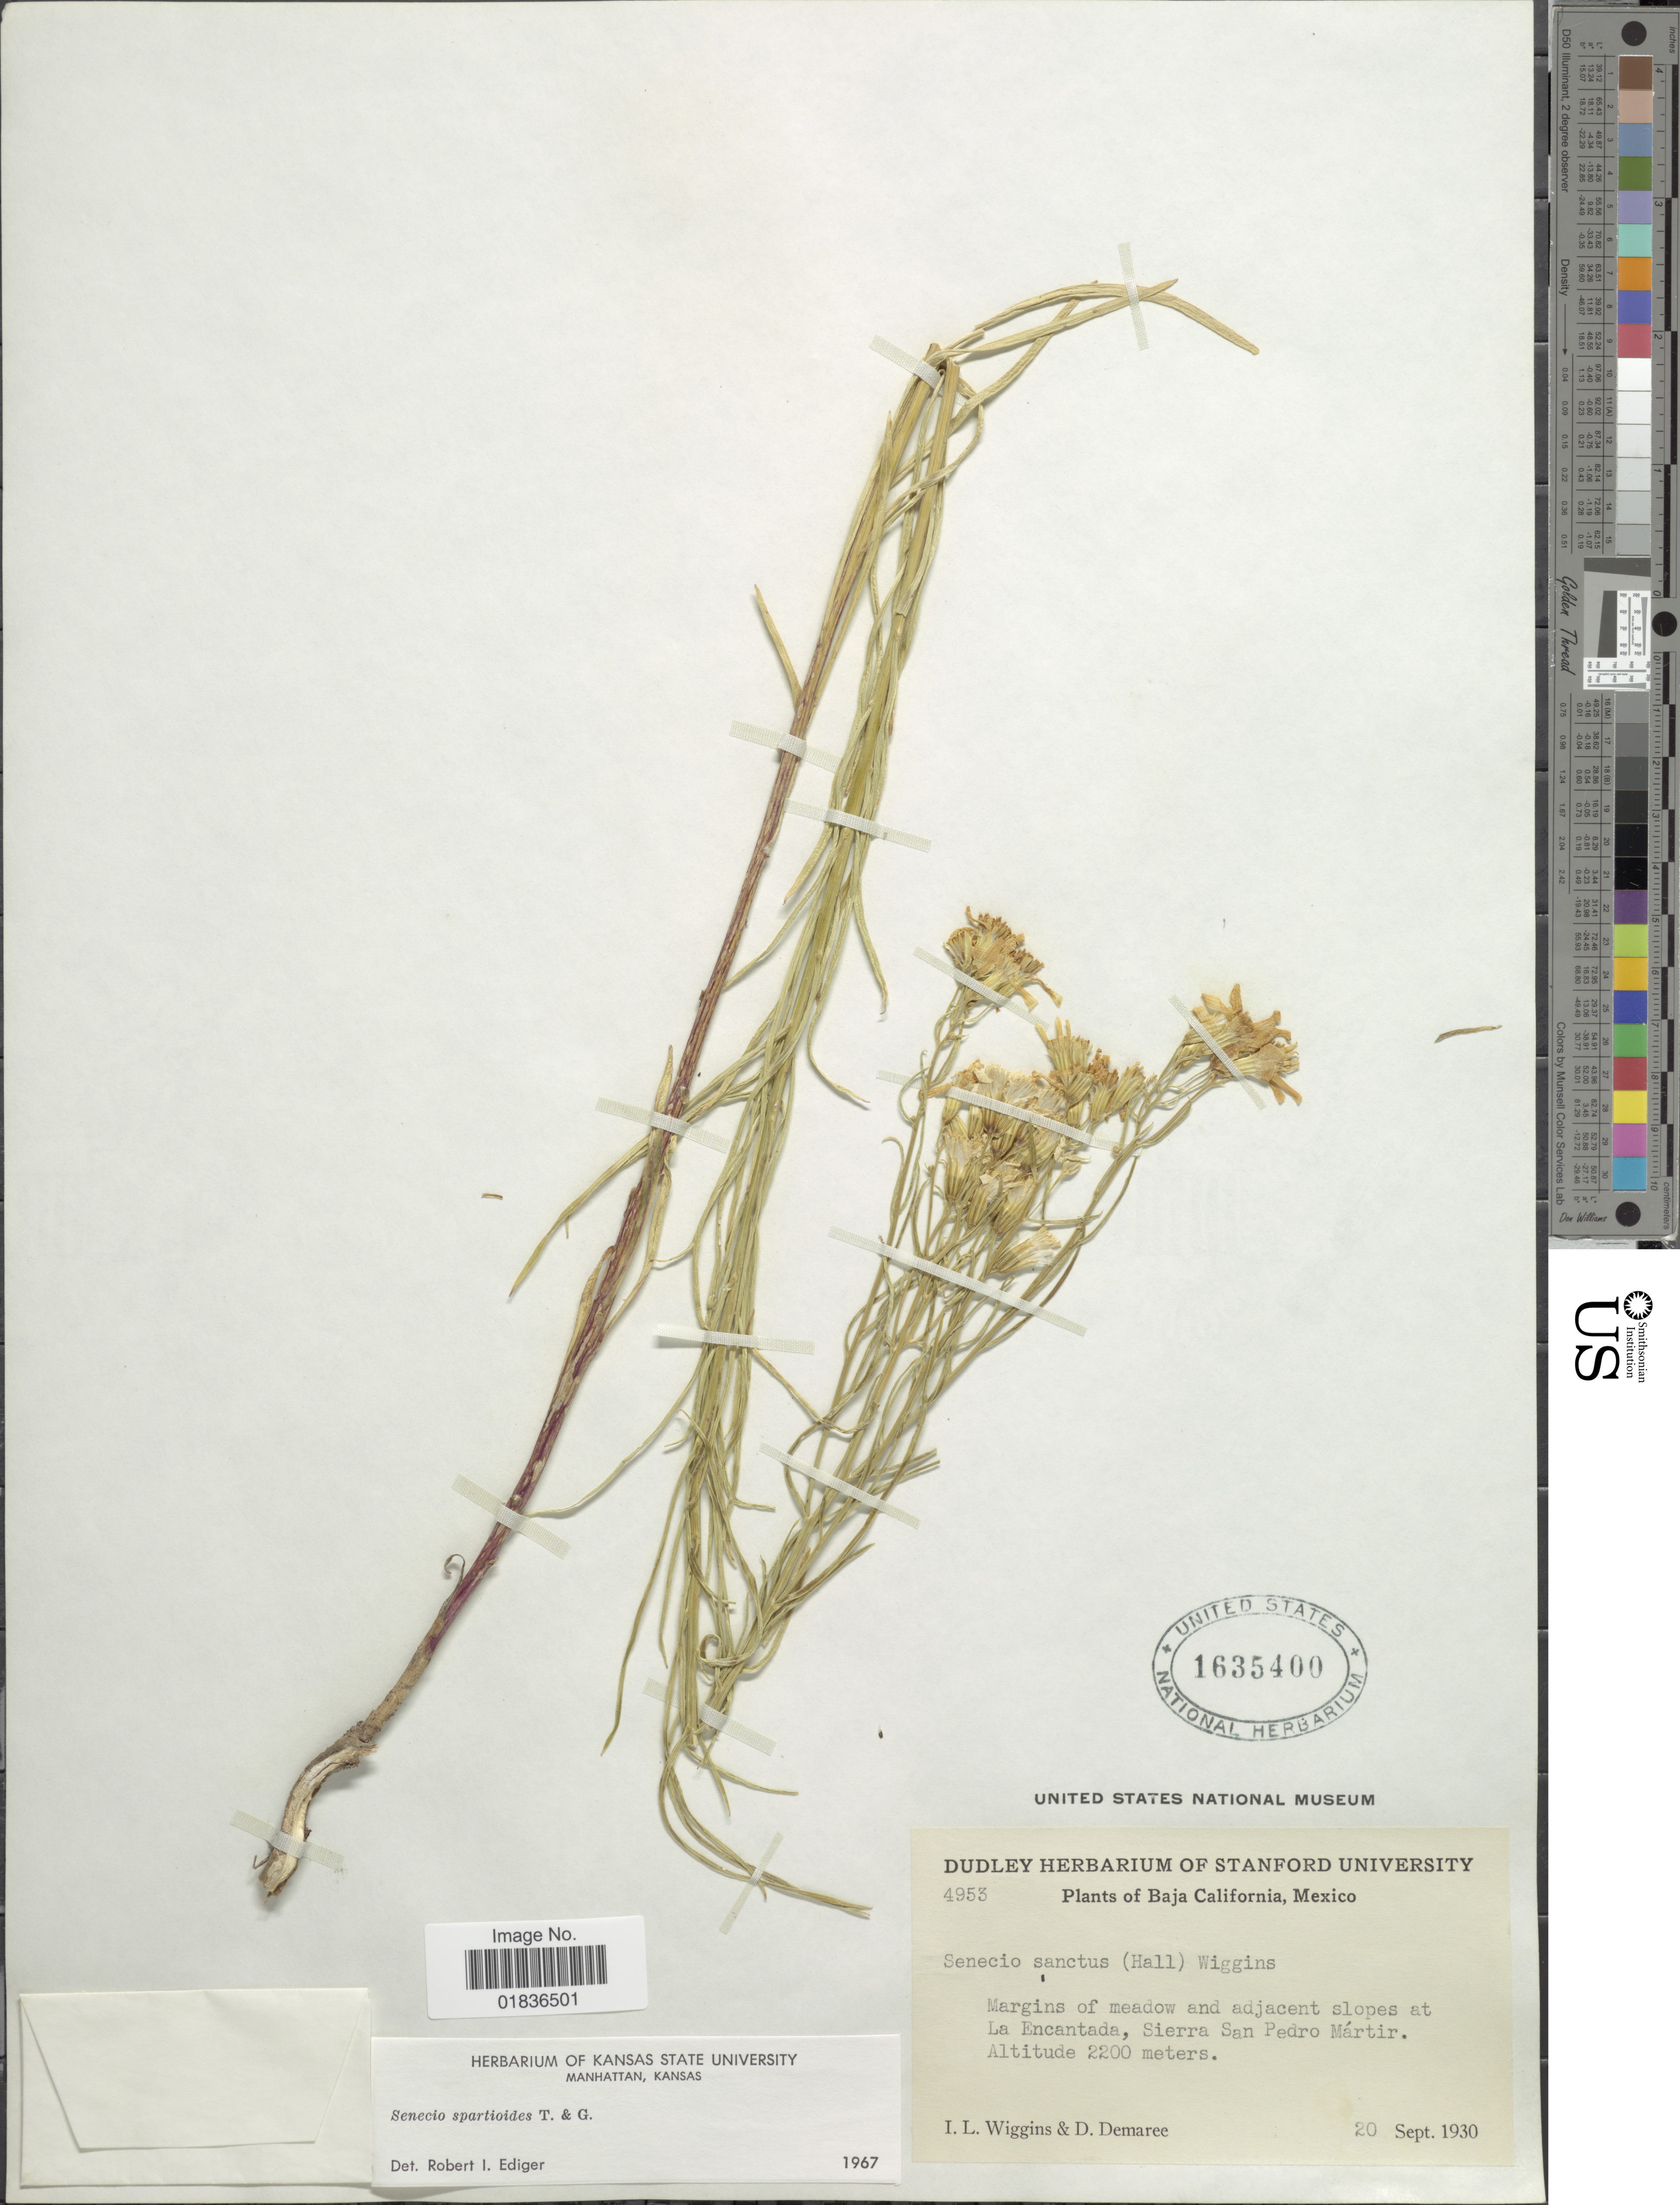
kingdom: Plantae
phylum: Tracheophyta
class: Magnoliopsida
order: Asterales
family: Asteraceae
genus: Senecio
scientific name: Senecio spartioides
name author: Torr. & A. Gray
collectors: I. L. Wiggins & D. Demaree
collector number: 4953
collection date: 1930-09-20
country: Mexico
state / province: Baja California Norte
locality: Margins of meadows and adjacent slopes at La Encantada, Sierra San Pedro Martir.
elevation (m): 2200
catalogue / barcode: US 1635400